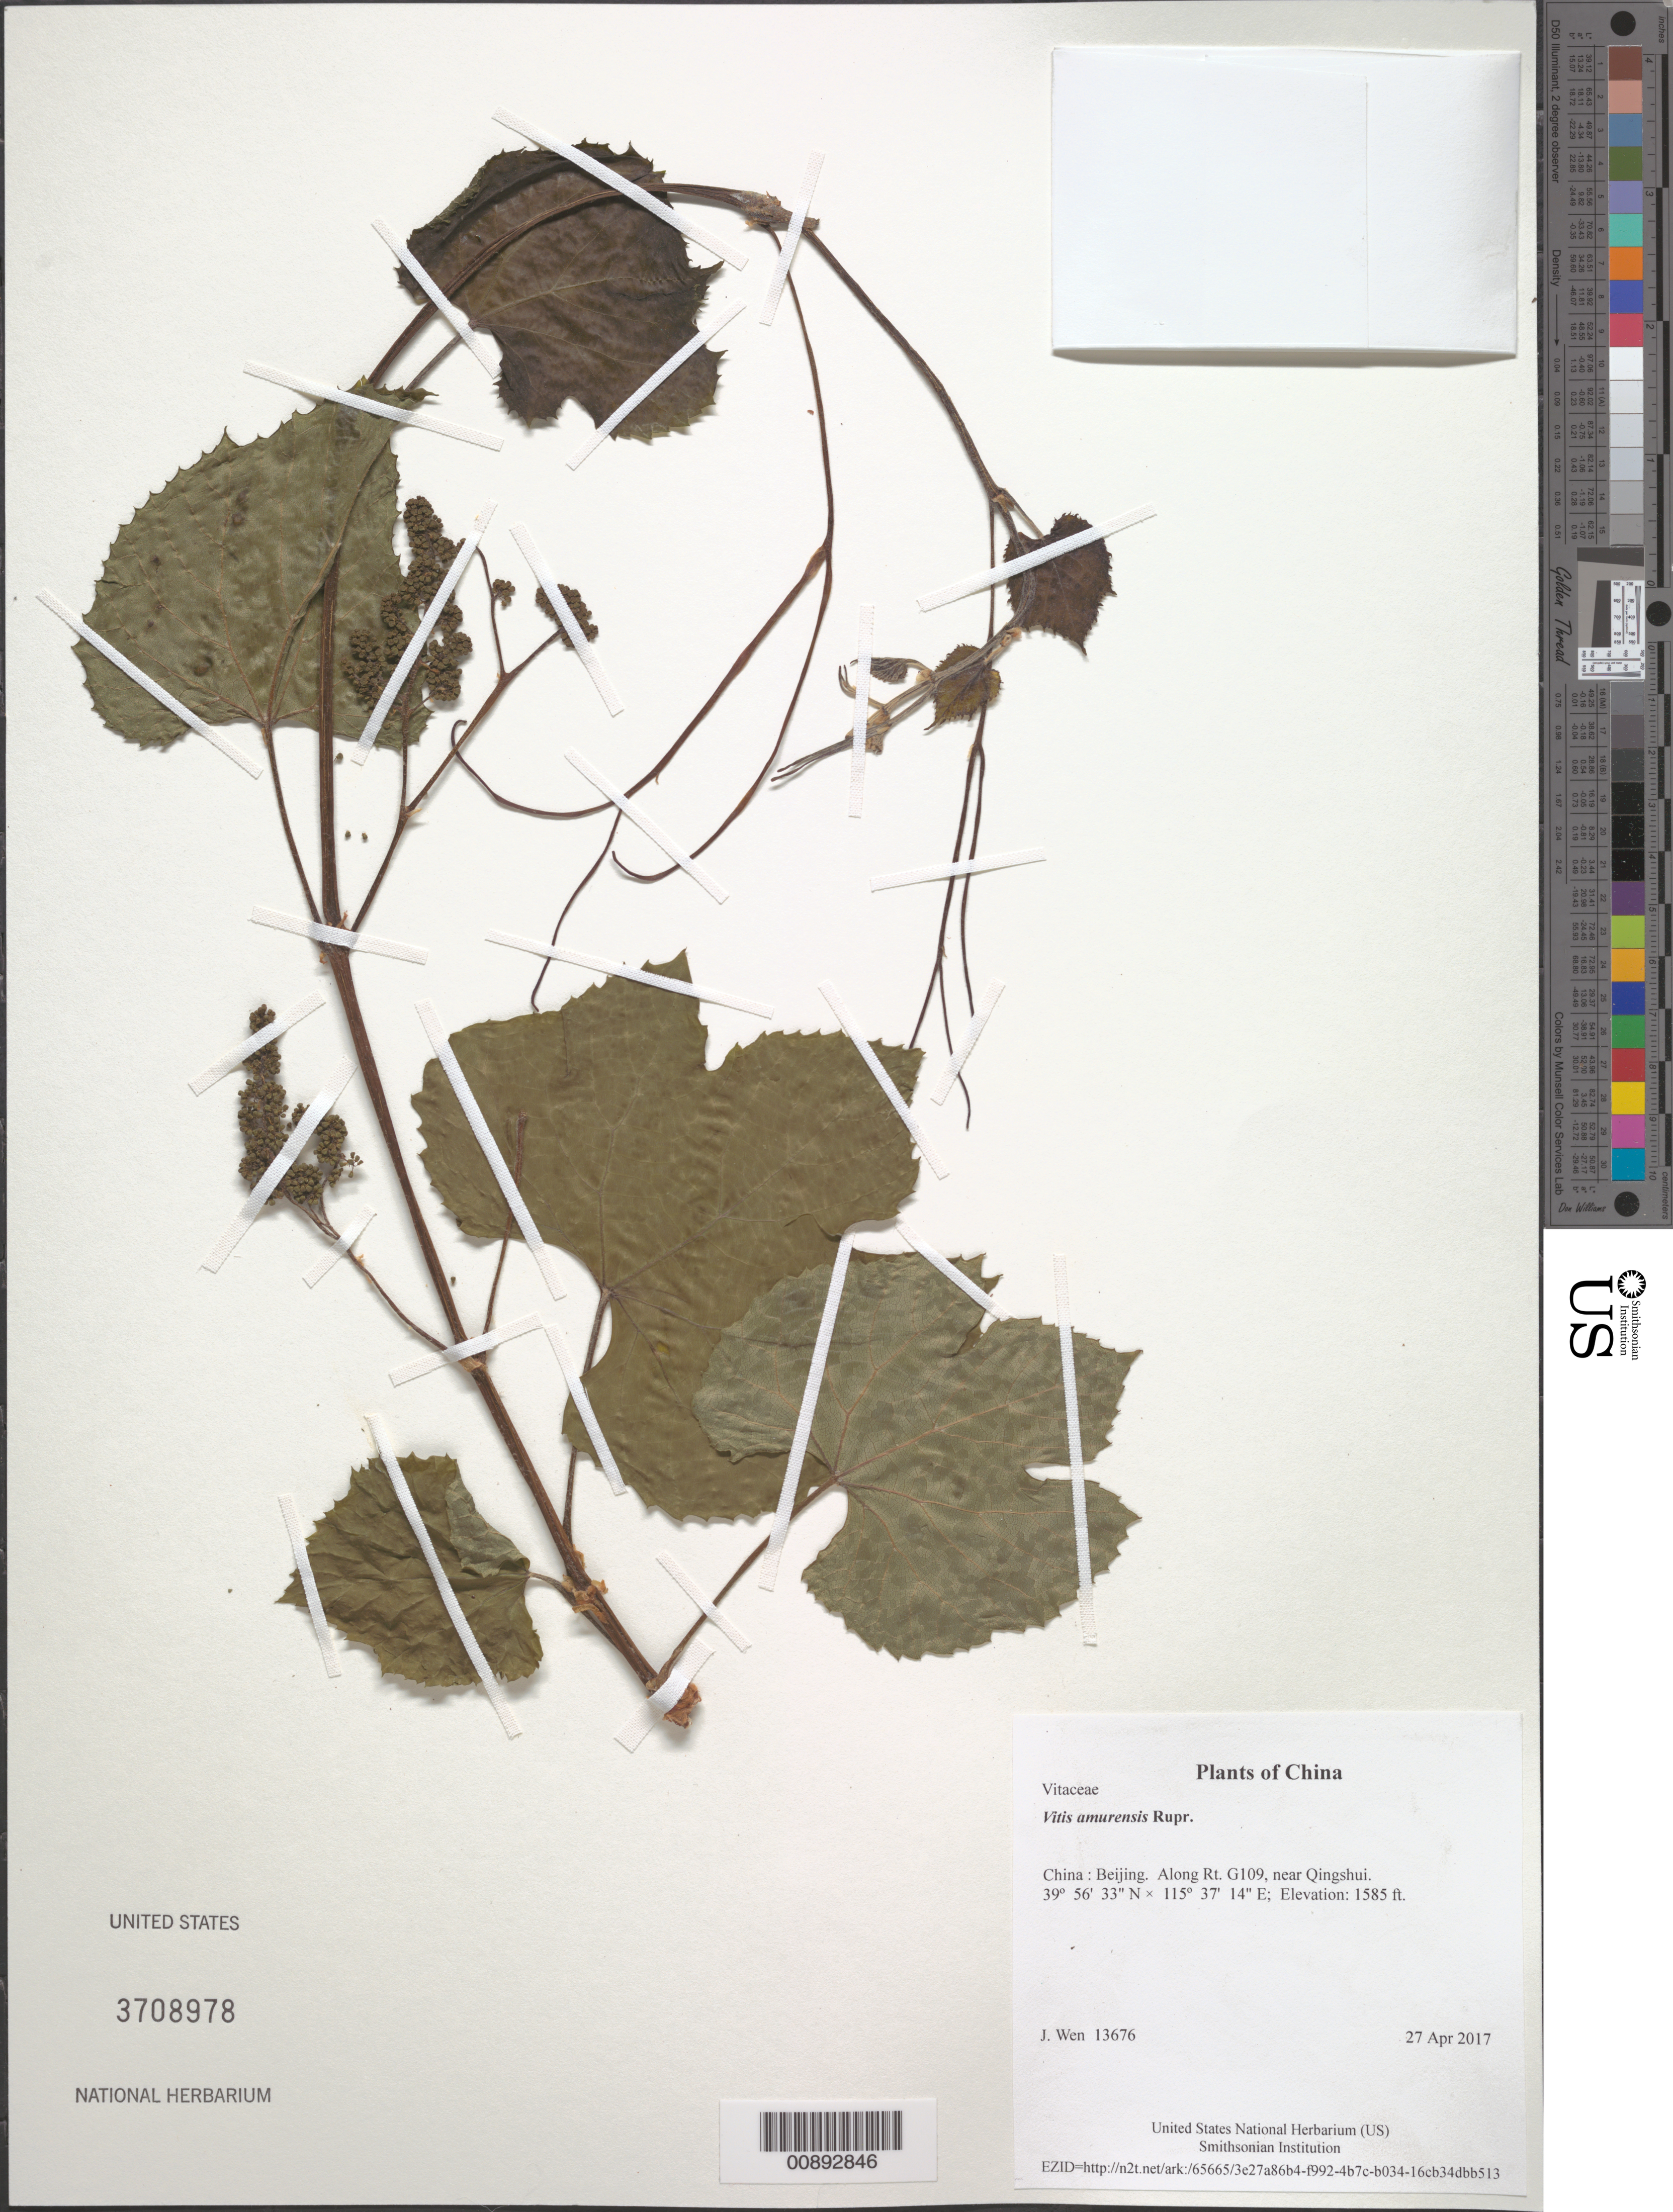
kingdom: Plantae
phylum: Tracheophyta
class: Magnoliopsida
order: Vitales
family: Vitaceae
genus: Vitis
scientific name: Vitis amurensis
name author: Rupr.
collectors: J. Wen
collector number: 13676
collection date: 2017-04-27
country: China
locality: Beijing. Along Rt. G109, near Qingshui.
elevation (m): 483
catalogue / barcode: US 3708978